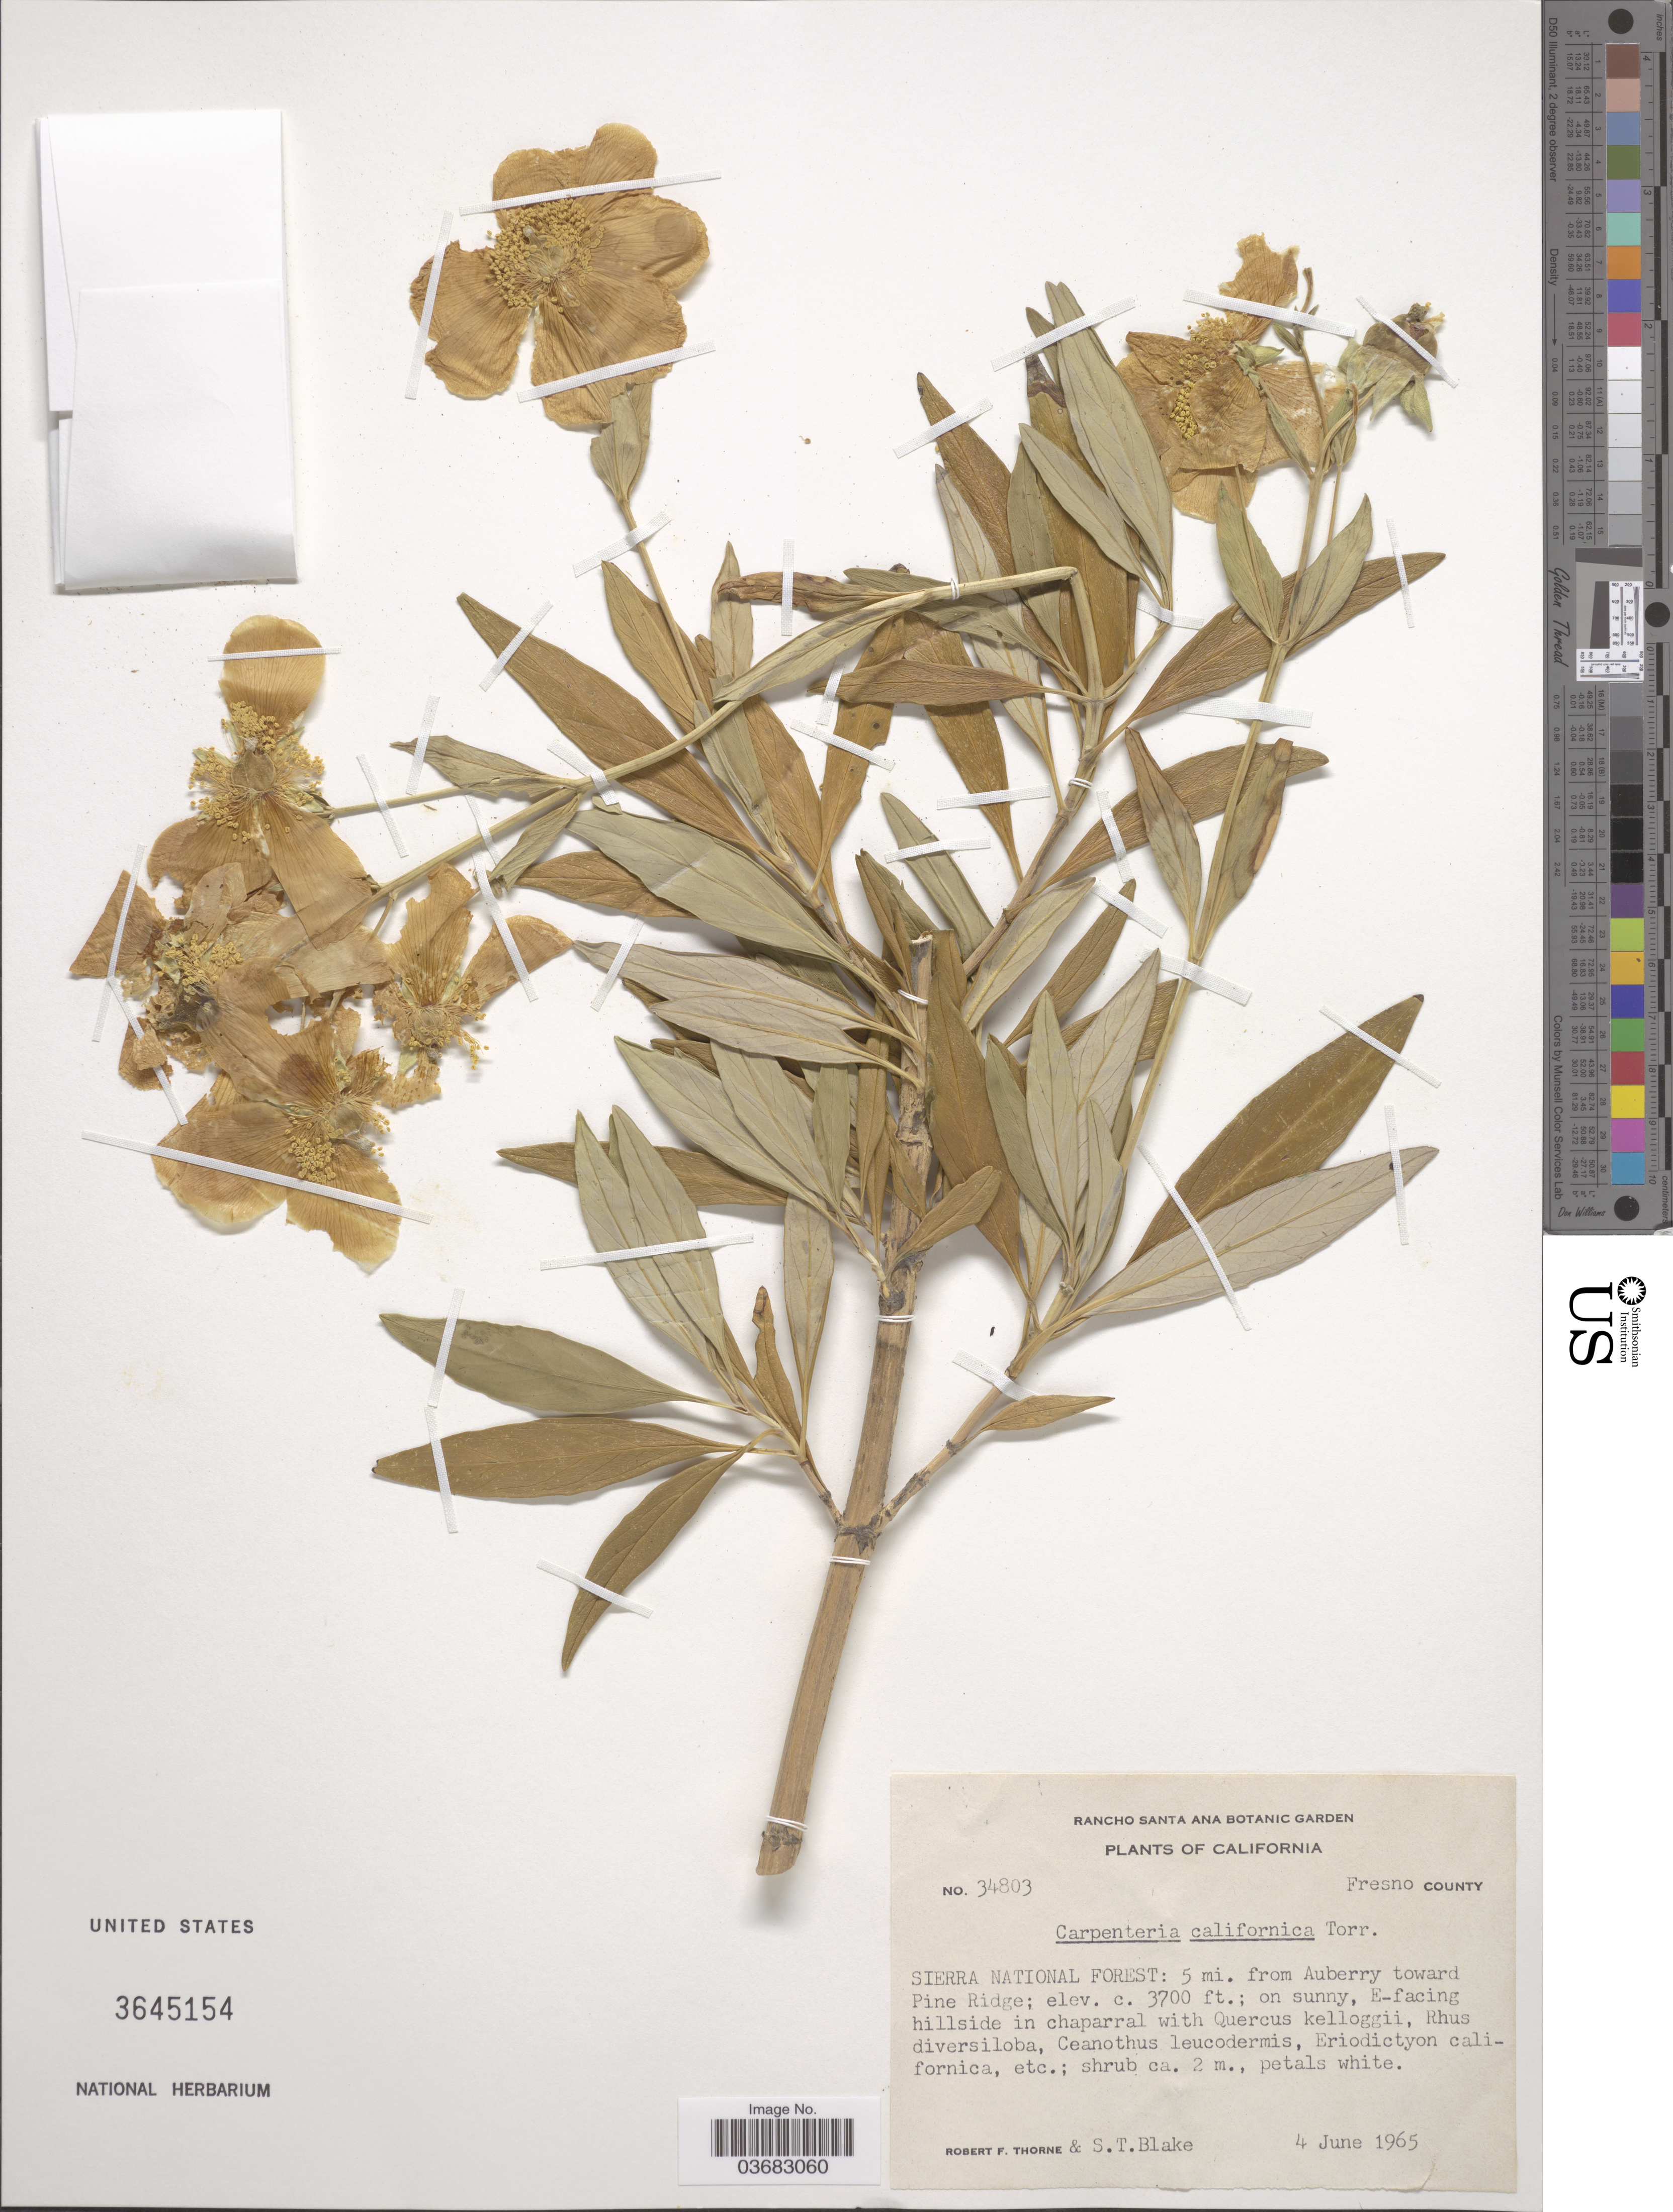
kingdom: Plantae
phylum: Tracheophyta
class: Magnoliopsida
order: Cornales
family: Hydrangeaceae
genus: Carpenteria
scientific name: Carpenteria californica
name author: Torr.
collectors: R. F. Thorne & S. T. Blake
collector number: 34803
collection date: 1965-06-04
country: United States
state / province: California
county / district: Fresno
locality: Fresno County. Sierra National Forest: 5 mi. from Auberry toward Pine Ridge; on sunny, E-facing hillside in chaparral.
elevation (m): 1128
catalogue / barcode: US 3645154